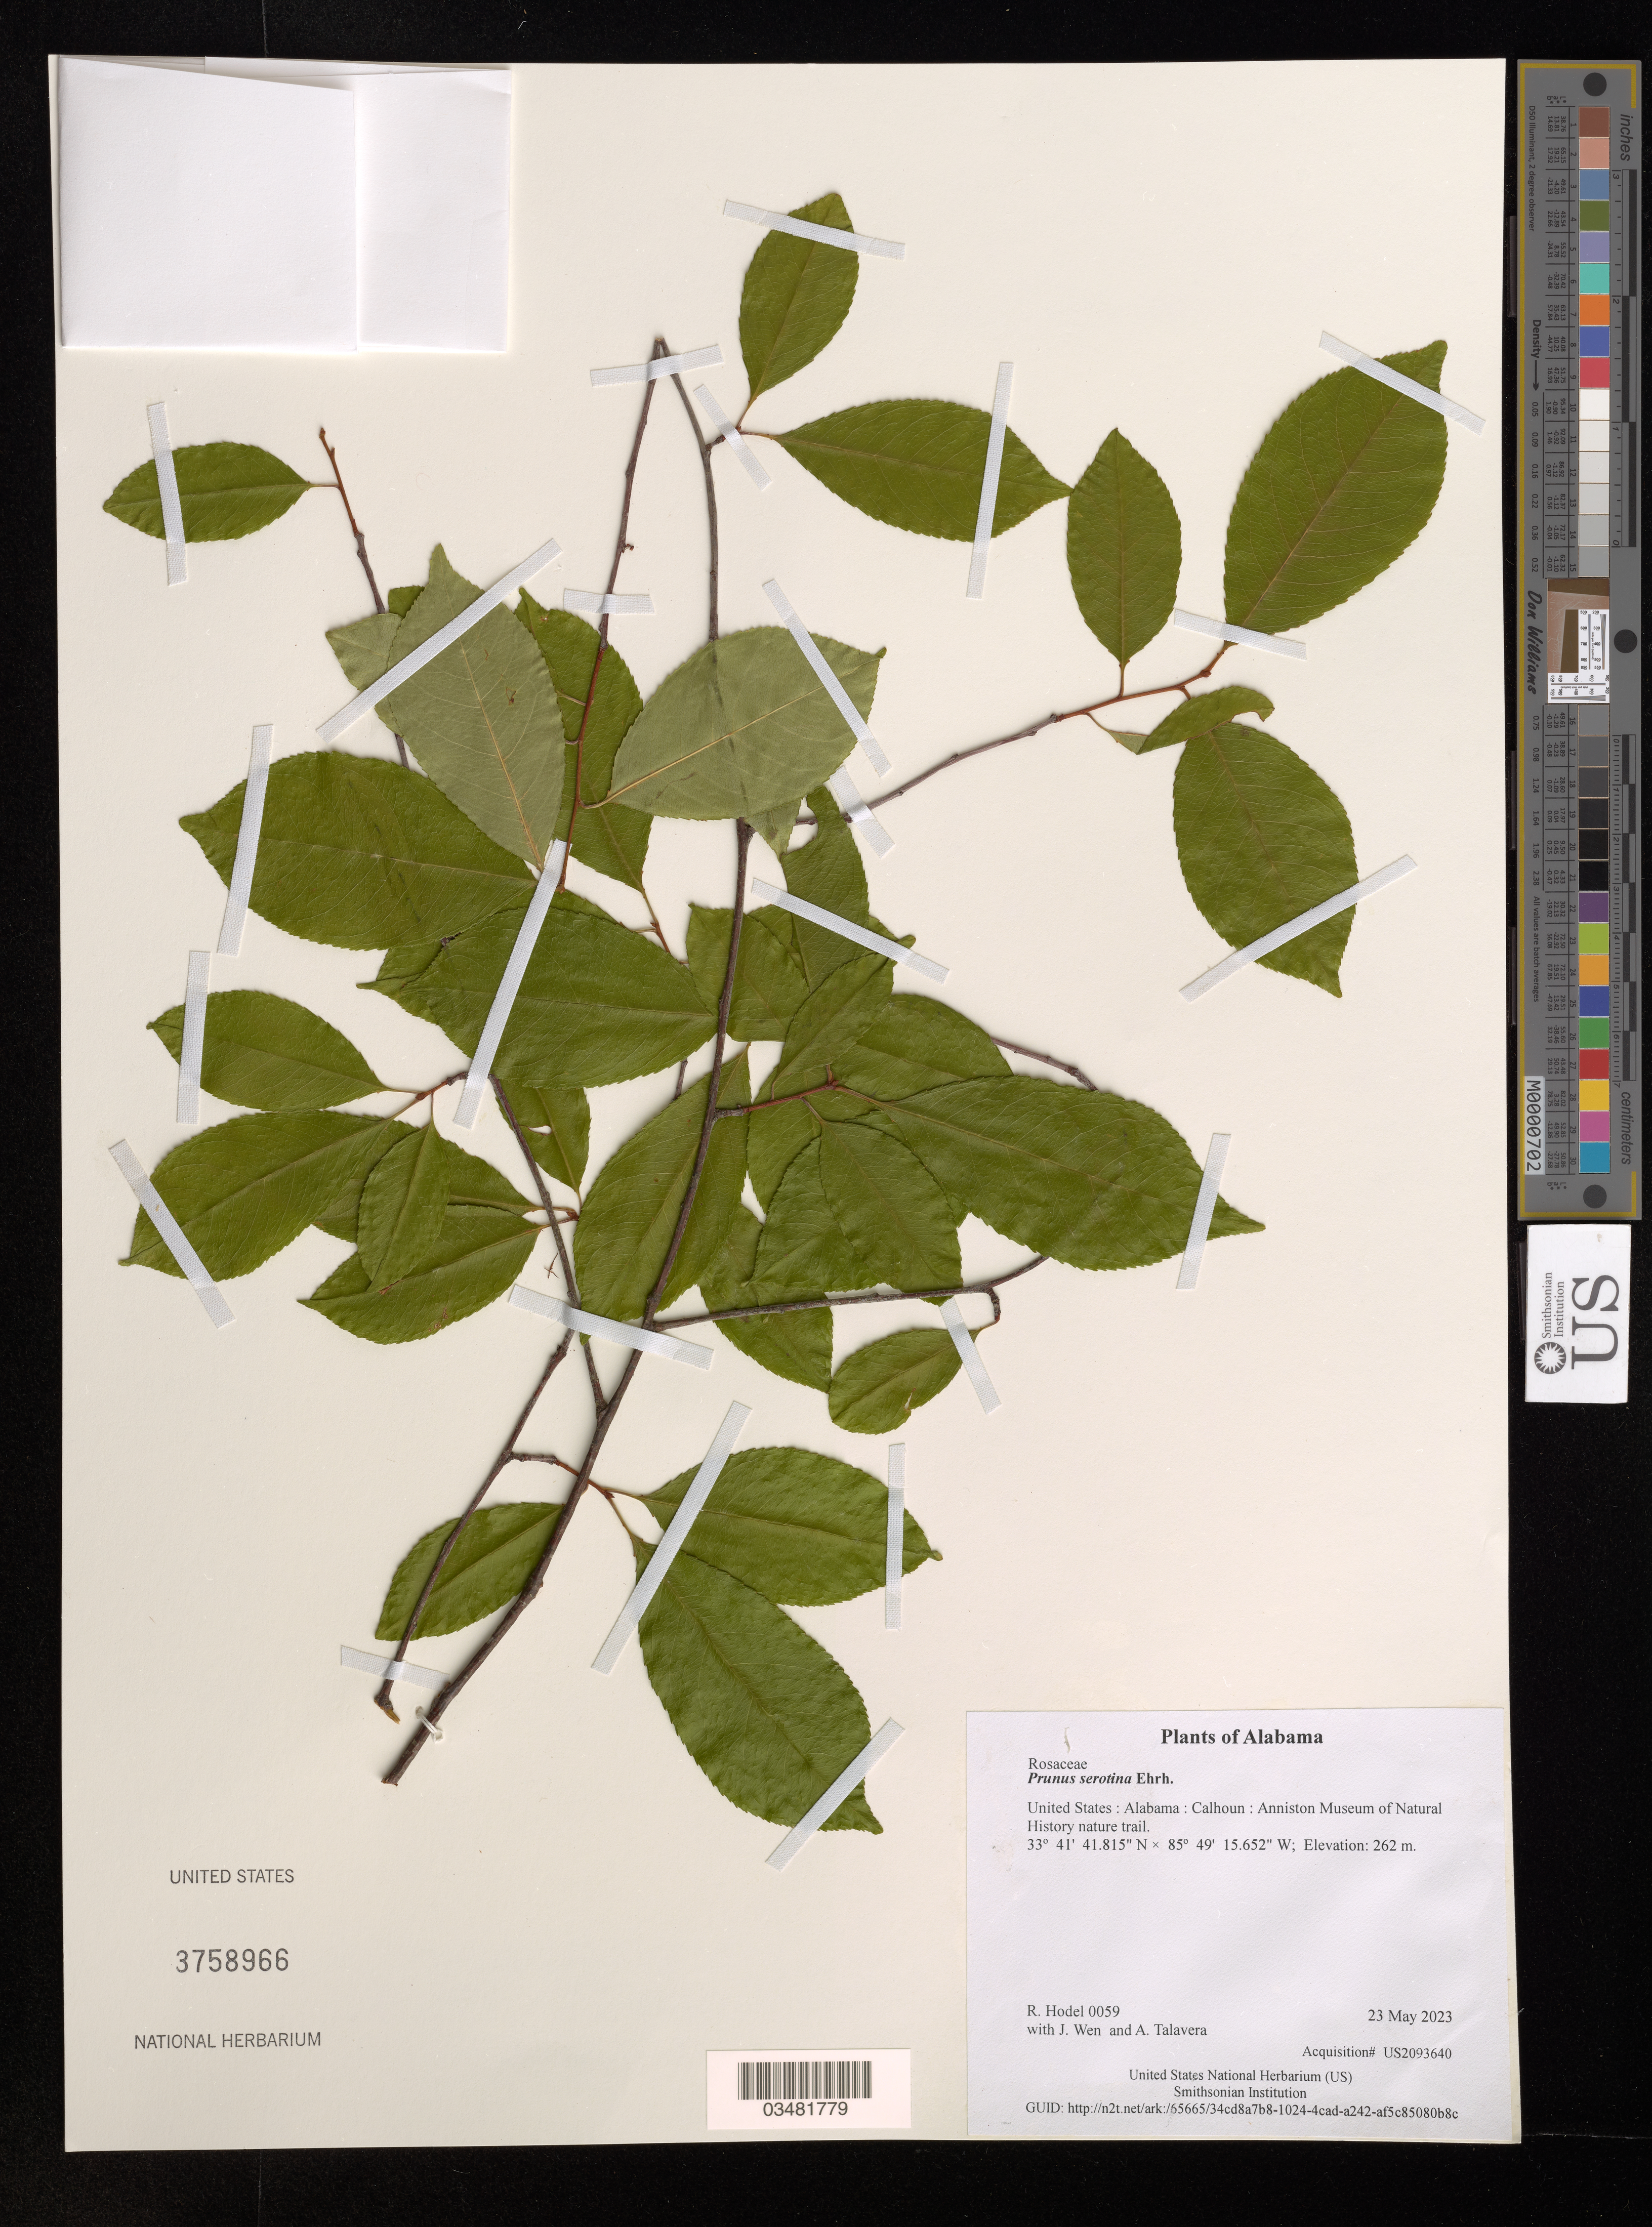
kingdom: Plantae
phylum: Tracheophyta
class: Magnoliopsida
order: Rosales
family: Rosaceae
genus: Prunus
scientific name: Prunus serotina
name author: Ehrh.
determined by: Hodel, Richard G. J.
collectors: R. Hodel, J. Wen & A. Talavera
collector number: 0059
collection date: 2023-05-23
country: United States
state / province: Alabama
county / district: Calhoun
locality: Anniston Museum of Natural History nature trail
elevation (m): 262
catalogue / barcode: US 3758966